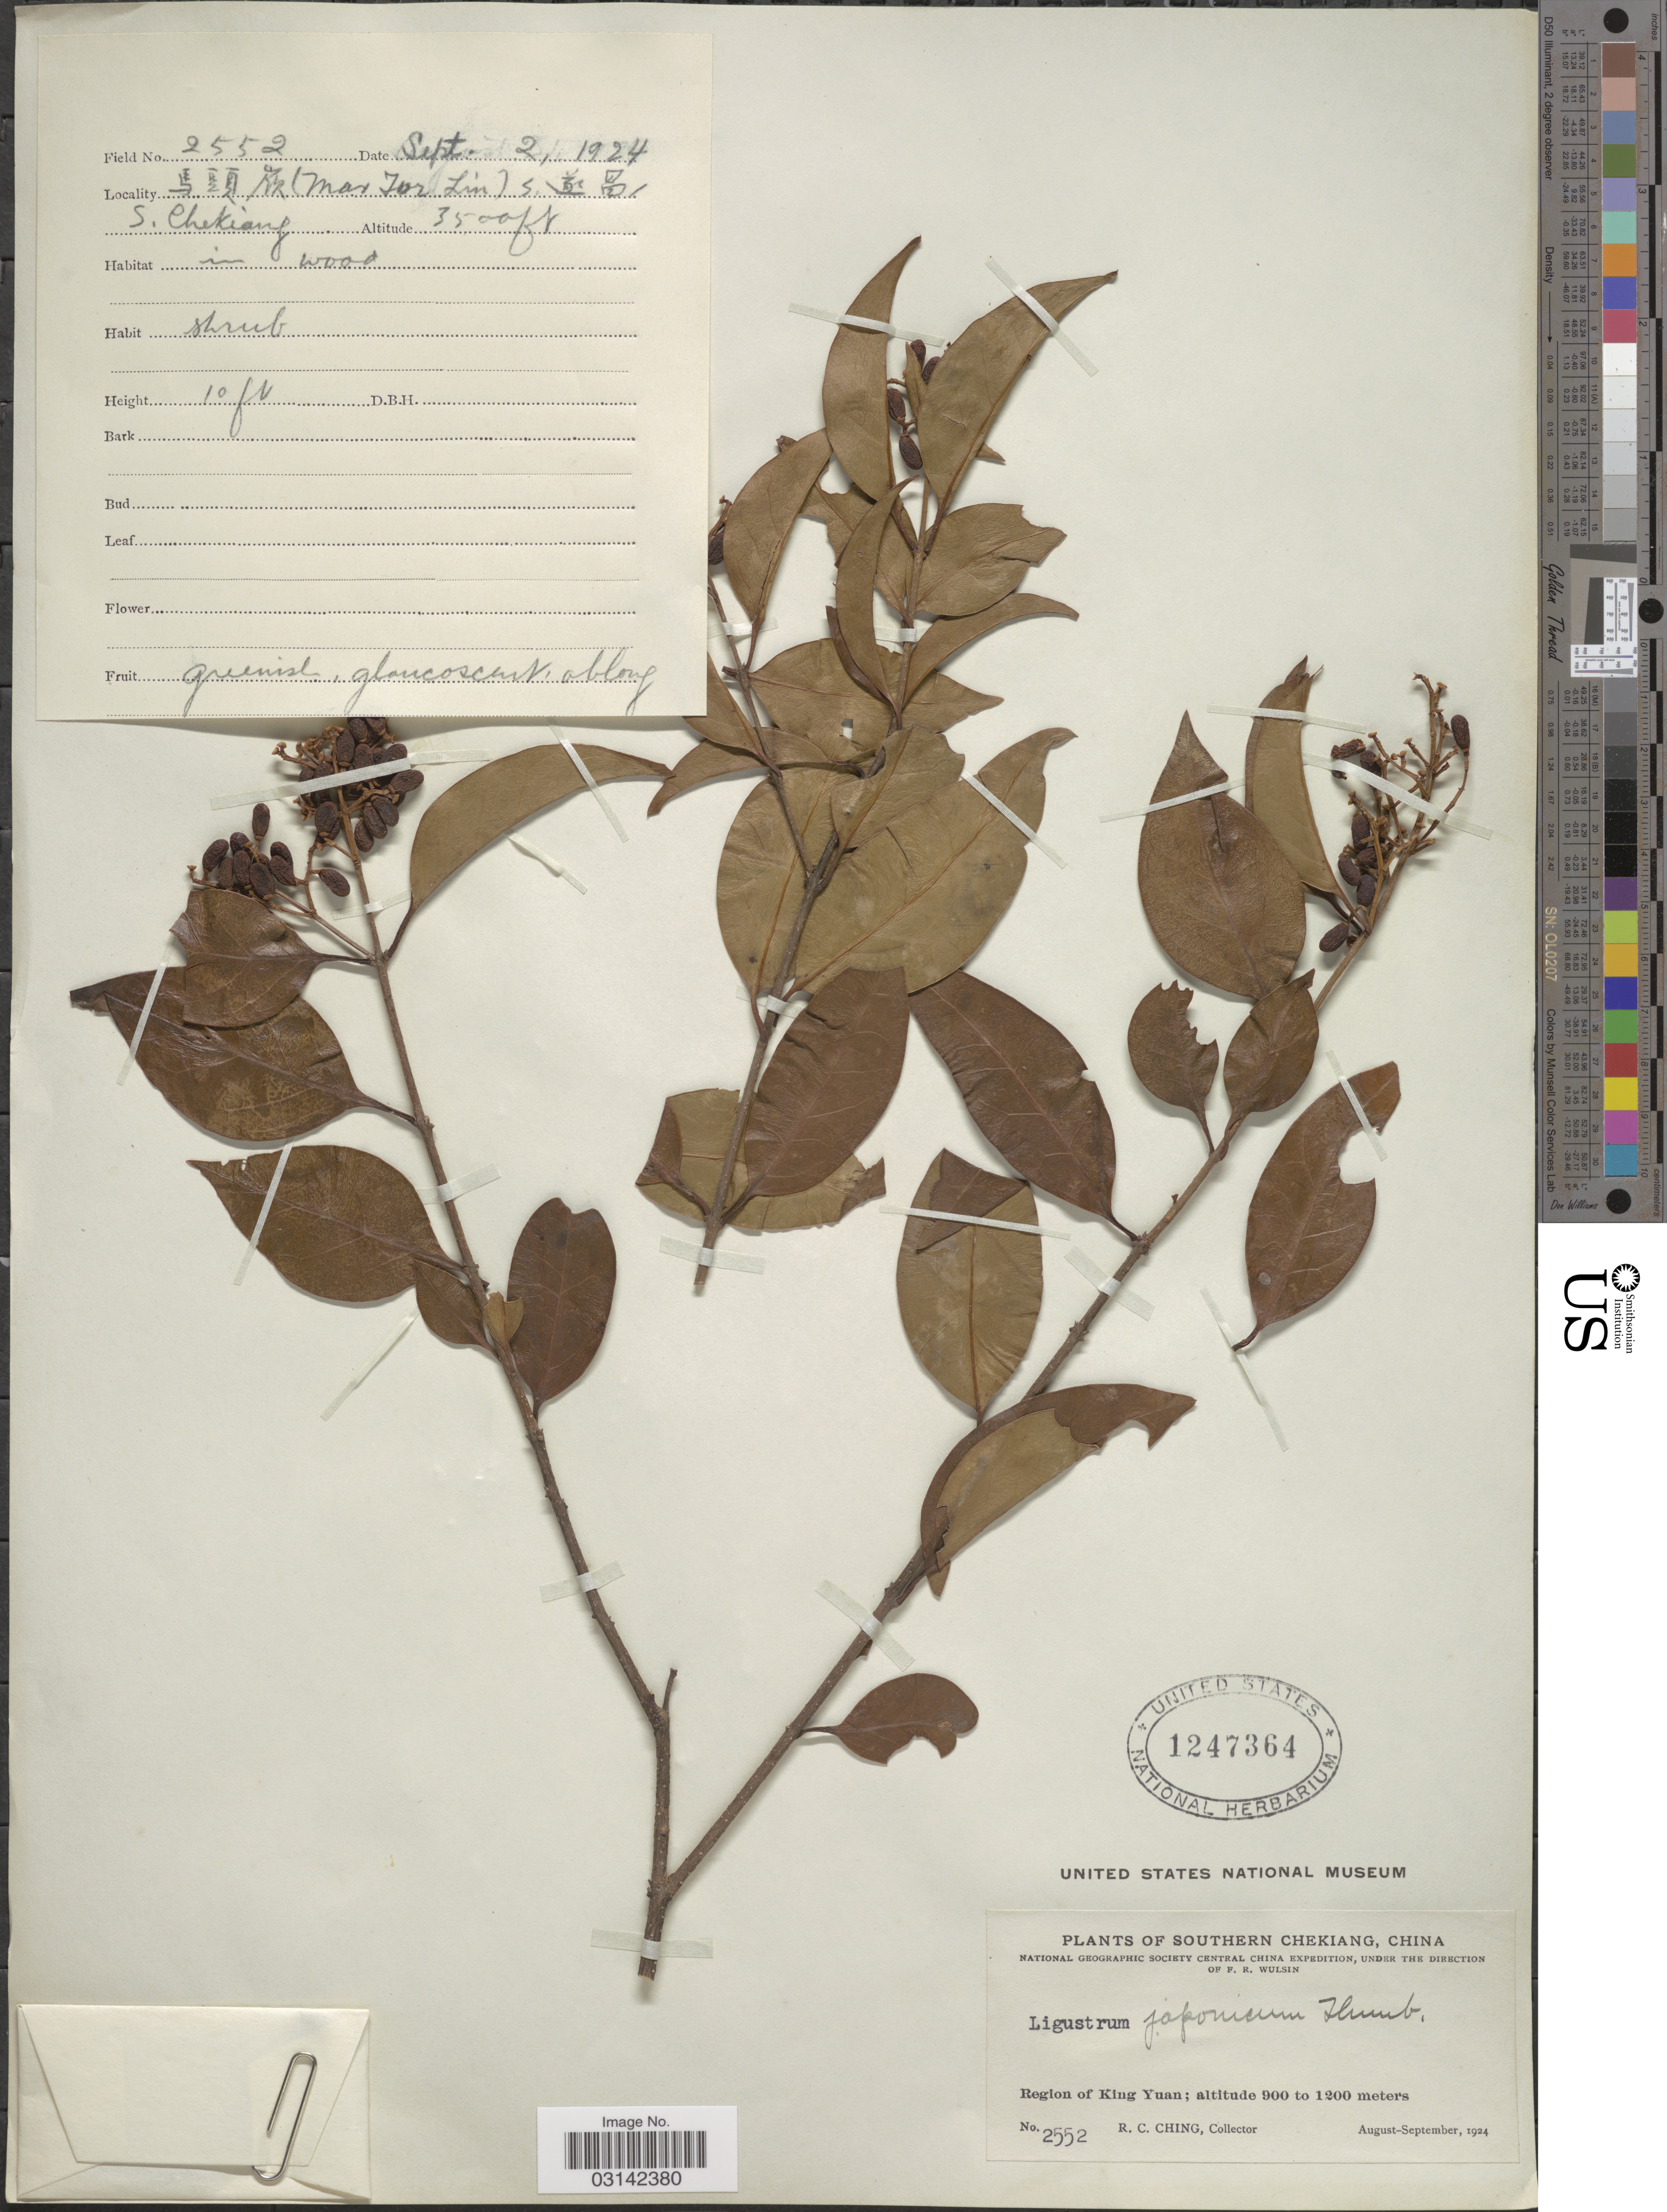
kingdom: Plantae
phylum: Tracheophyta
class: Magnoliopsida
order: Lamiales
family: Oleaceae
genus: Ligustrum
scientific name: Ligustrum japonicum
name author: Thunb.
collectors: R. C. Ching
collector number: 2552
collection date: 1924-09-02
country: China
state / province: Zhejiang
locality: Southern Chekiang. Region of King Yuan. Mar Tor [interpreted] Lin.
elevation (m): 1067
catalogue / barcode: US 1247364